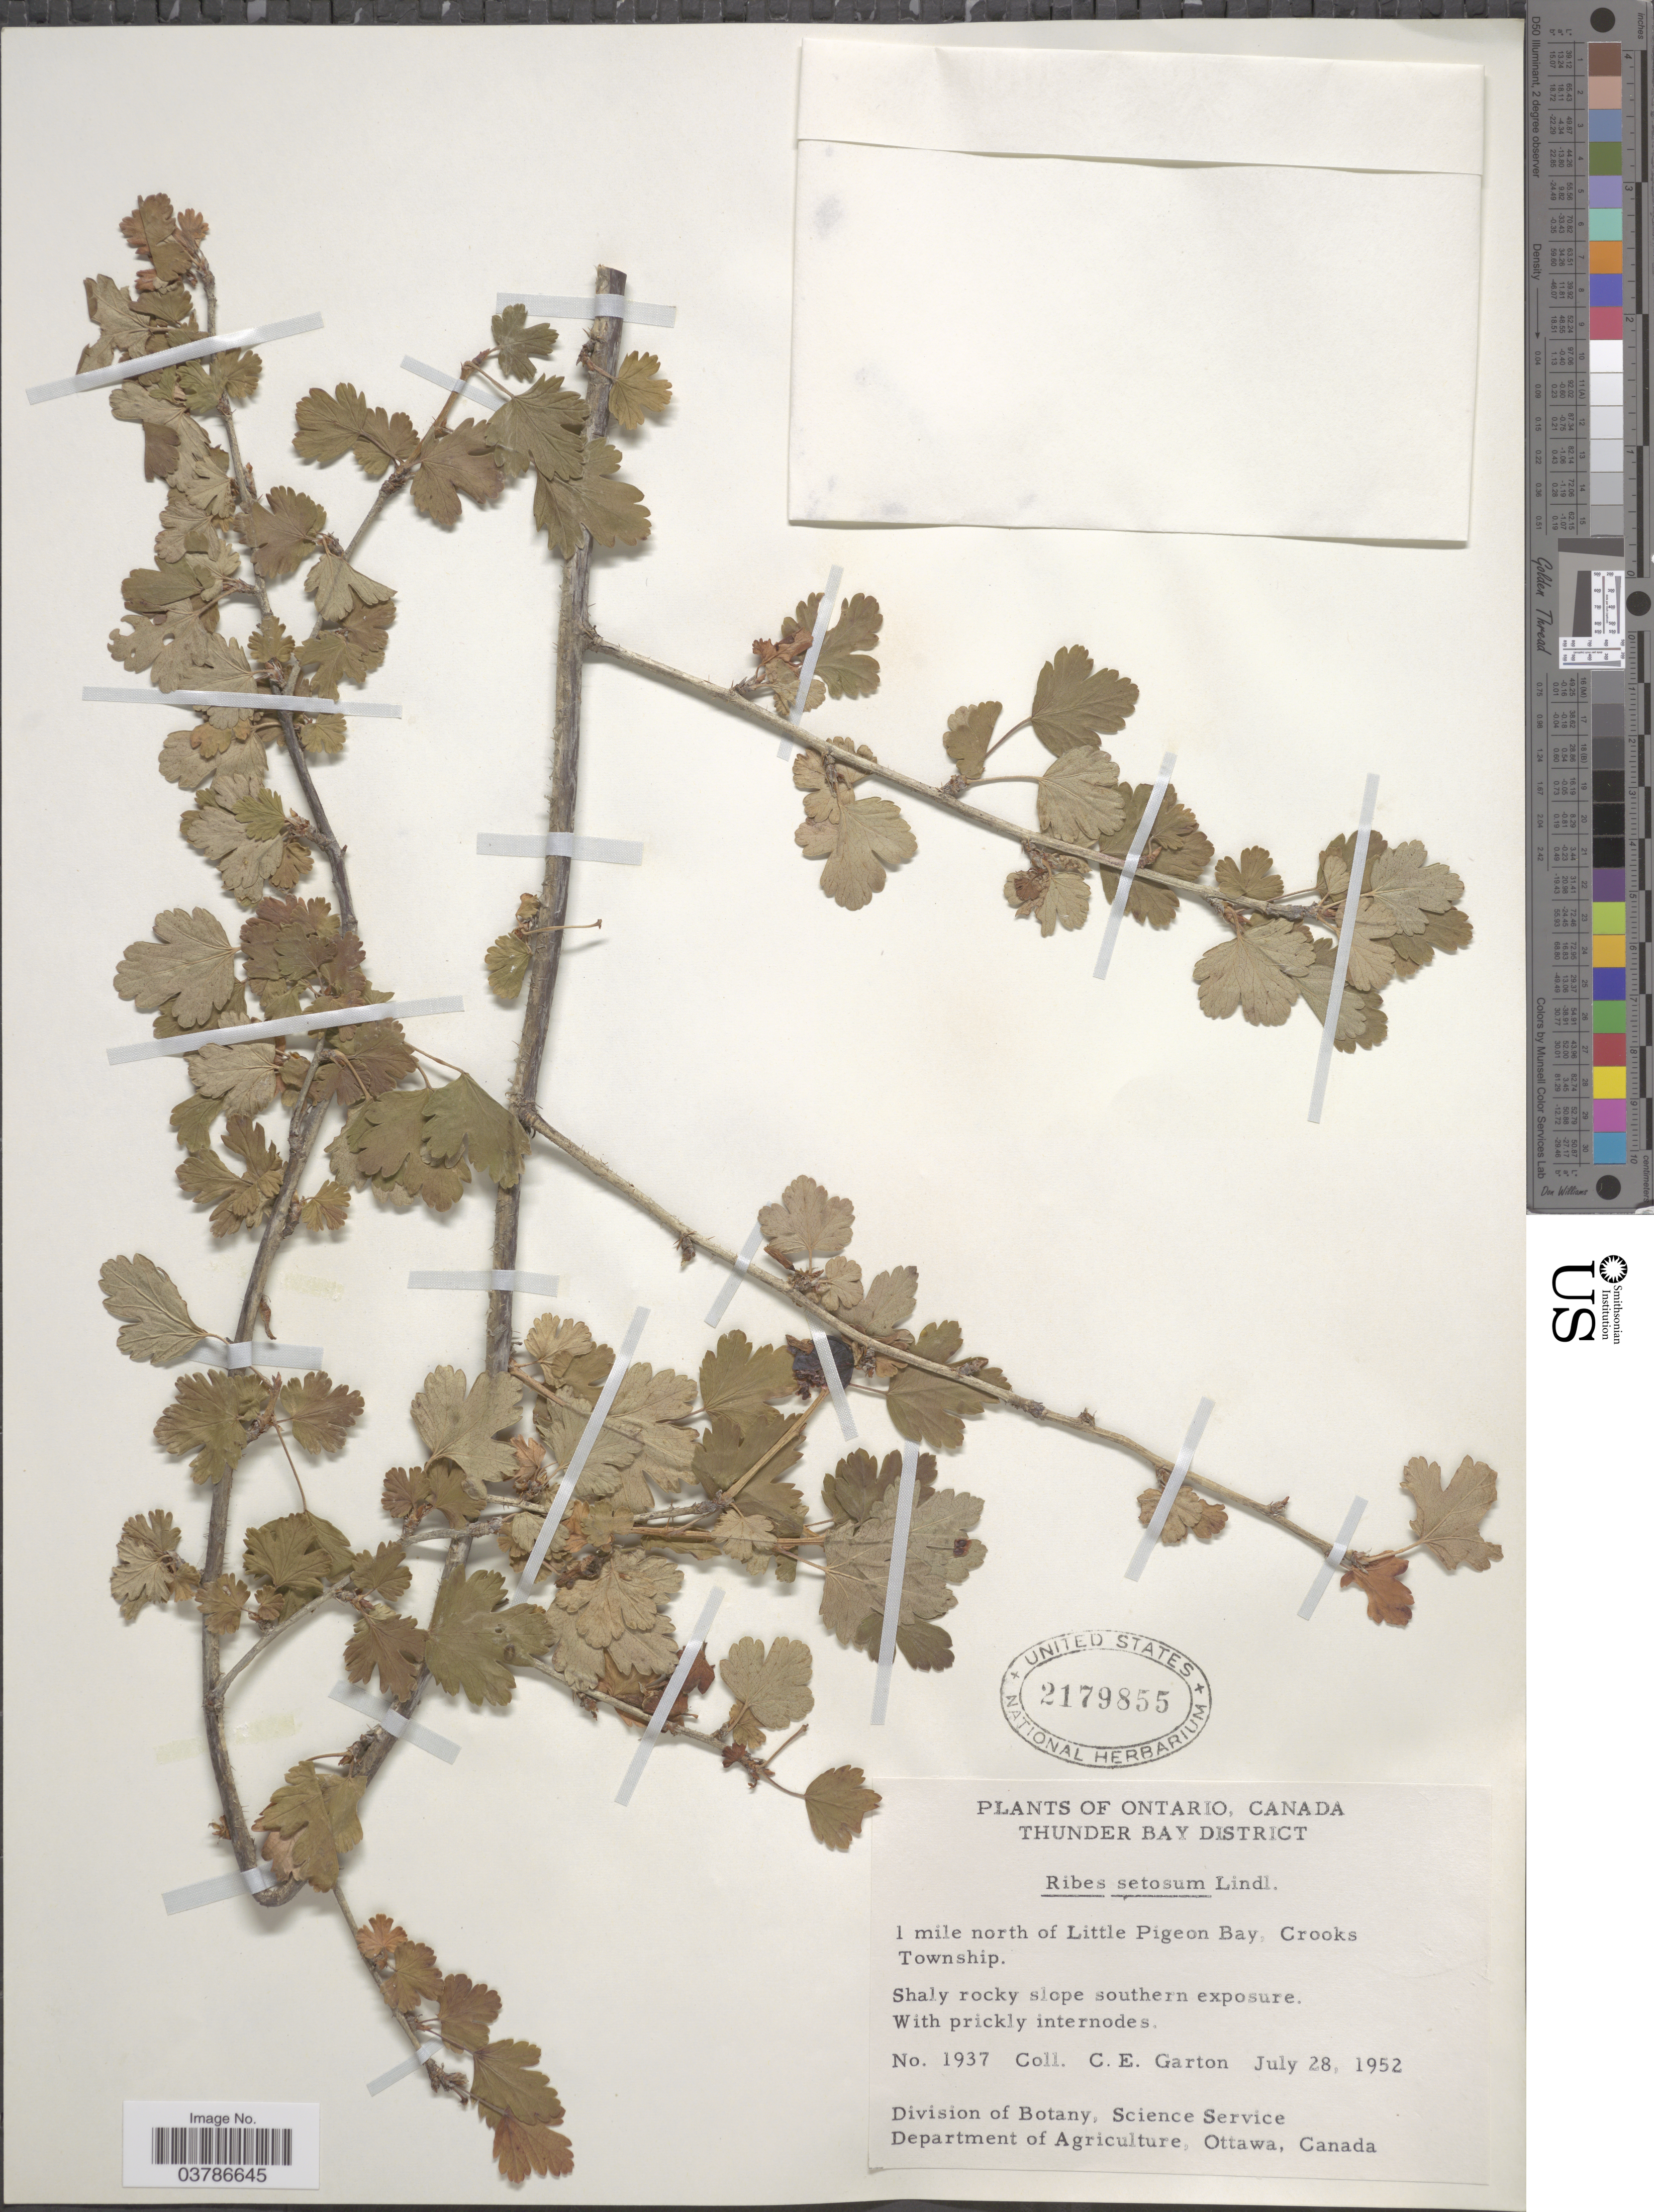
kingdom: Plantae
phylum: Tracheophyta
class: Magnoliopsida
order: Saxifragales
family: Grossulariaceae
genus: Ribes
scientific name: Ribes oxyacanthoides var. setosum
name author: (Lindl.) Dorn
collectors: C. E. Garton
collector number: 1937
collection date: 1952-07-28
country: Canada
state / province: Ontario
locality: Thunder Bay District. 1 mile north of Little Pigeon Bay, Crooks Township.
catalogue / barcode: US 2179855